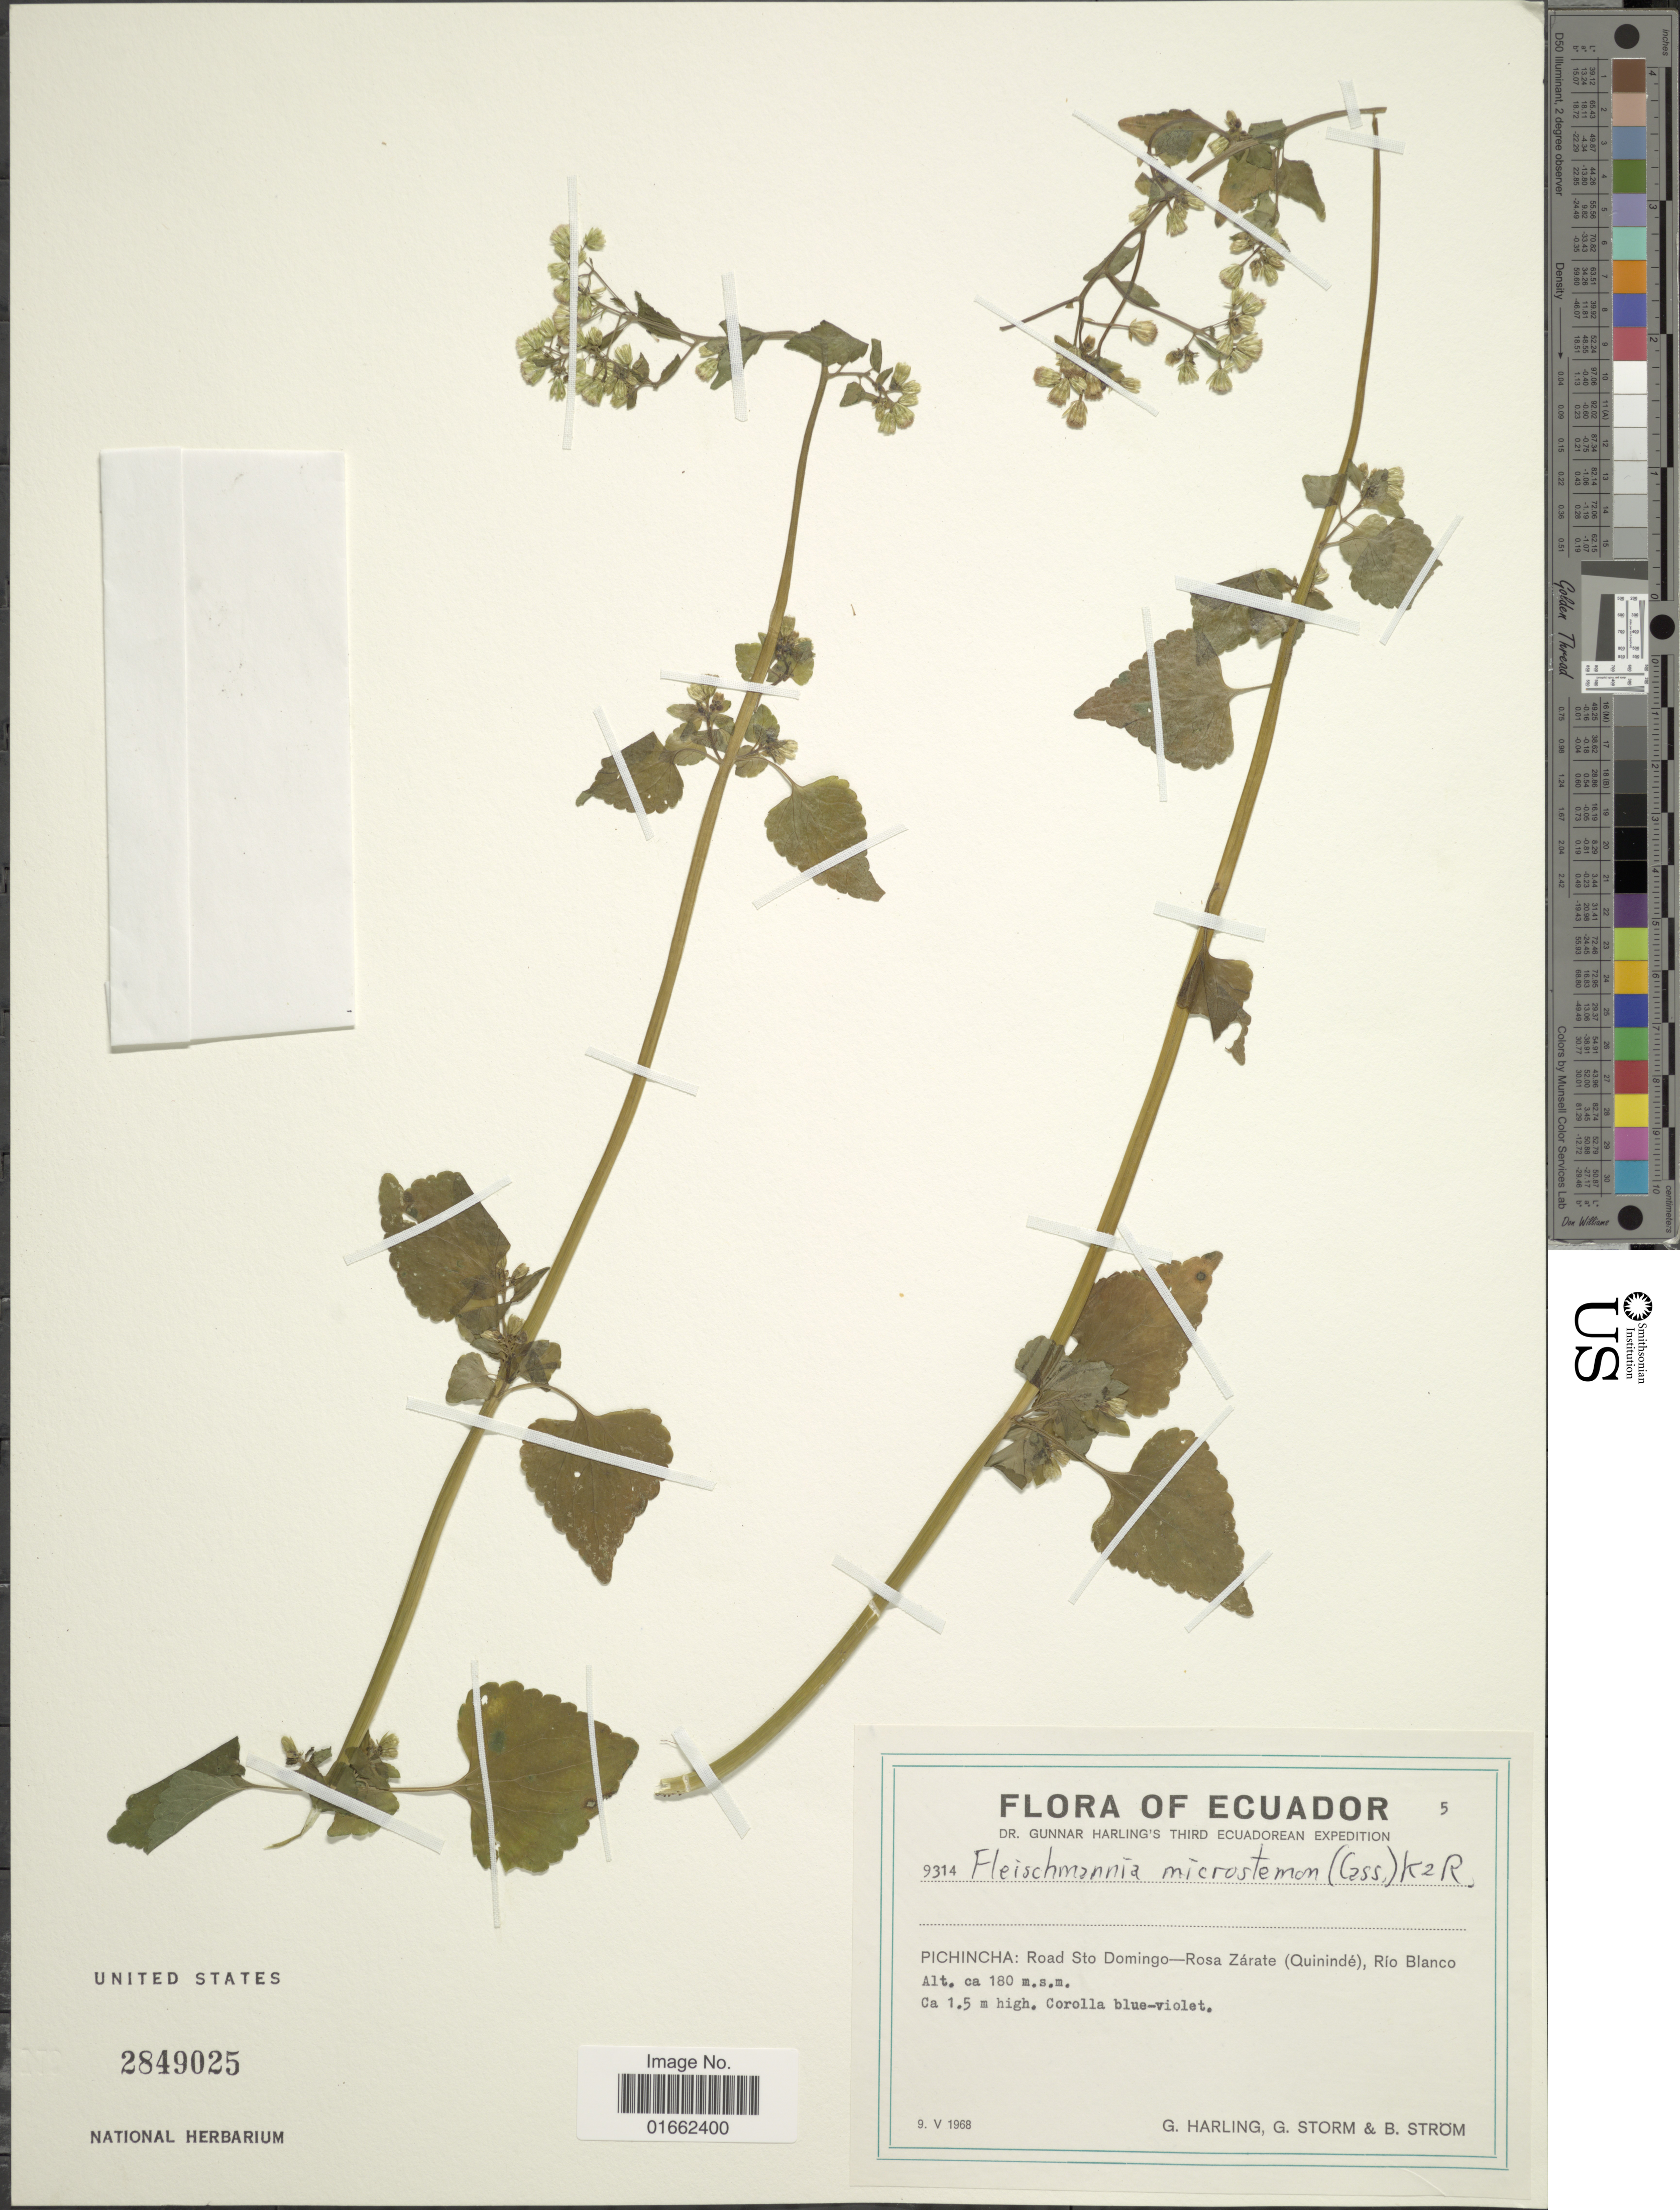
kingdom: Plantae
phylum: Tracheophyta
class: Magnoliopsida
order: Asterales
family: Asteraceae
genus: Fleischmannia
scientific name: Fleischmannia microstemon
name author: (Cass.) R.M. King & H. Rob.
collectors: G. Harling, G. Storm & B. Ström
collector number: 9314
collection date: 1968-05-09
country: Ecuador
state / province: Pichincha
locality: Pichincha: Road Sto Domingo - Rosa Zárate (Quinindé), Rio Blanco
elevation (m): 180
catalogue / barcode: US 2849025